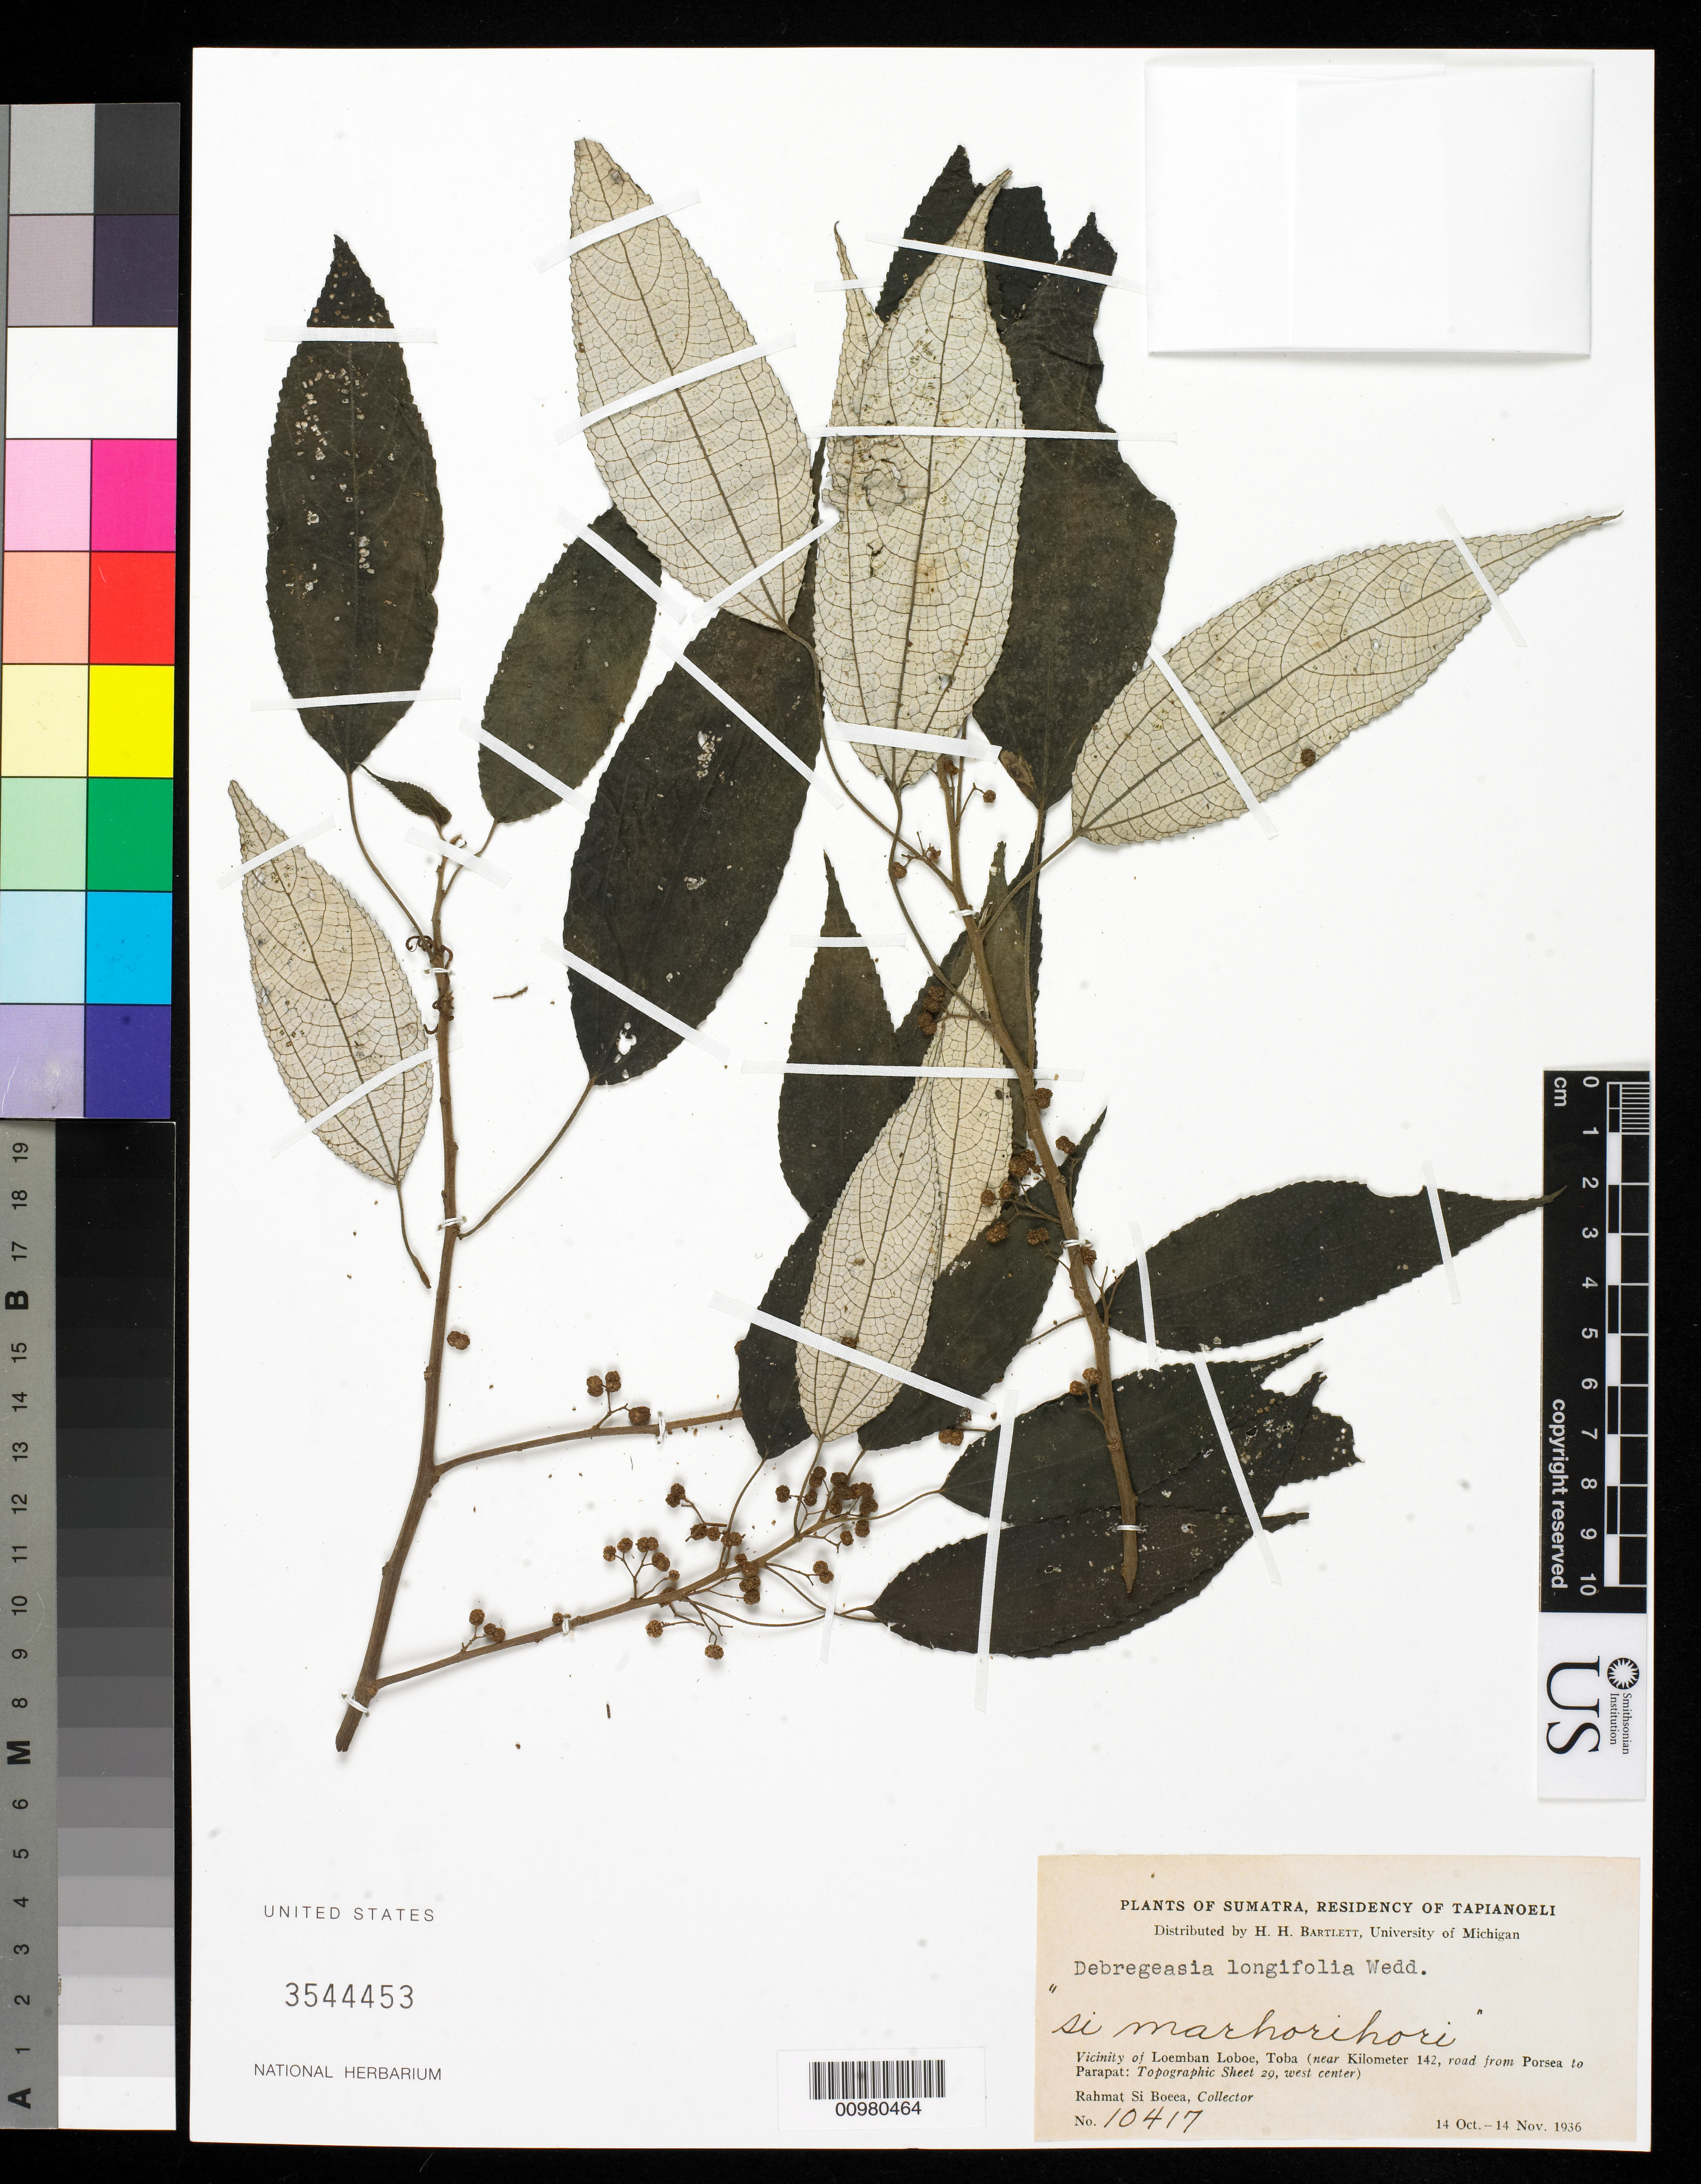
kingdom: Plantae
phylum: Tracheophyta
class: Magnoliopsida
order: Rosales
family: Urticaceae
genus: Debregeasia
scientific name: Debregeasia longifolia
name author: (Burm. f.) Wedd.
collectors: Rahmat Si Boeea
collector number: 10417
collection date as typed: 14 Oct 1936 to 14 Nov 1936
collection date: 1936-10-14/1936-11-14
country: Indonesia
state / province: Sumatra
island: Sumatra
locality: (East Coast) Vicinity of Loemban Loboe, Toba (near Kilometer 142, road from Porsea to Parapat).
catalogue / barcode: US 3544453